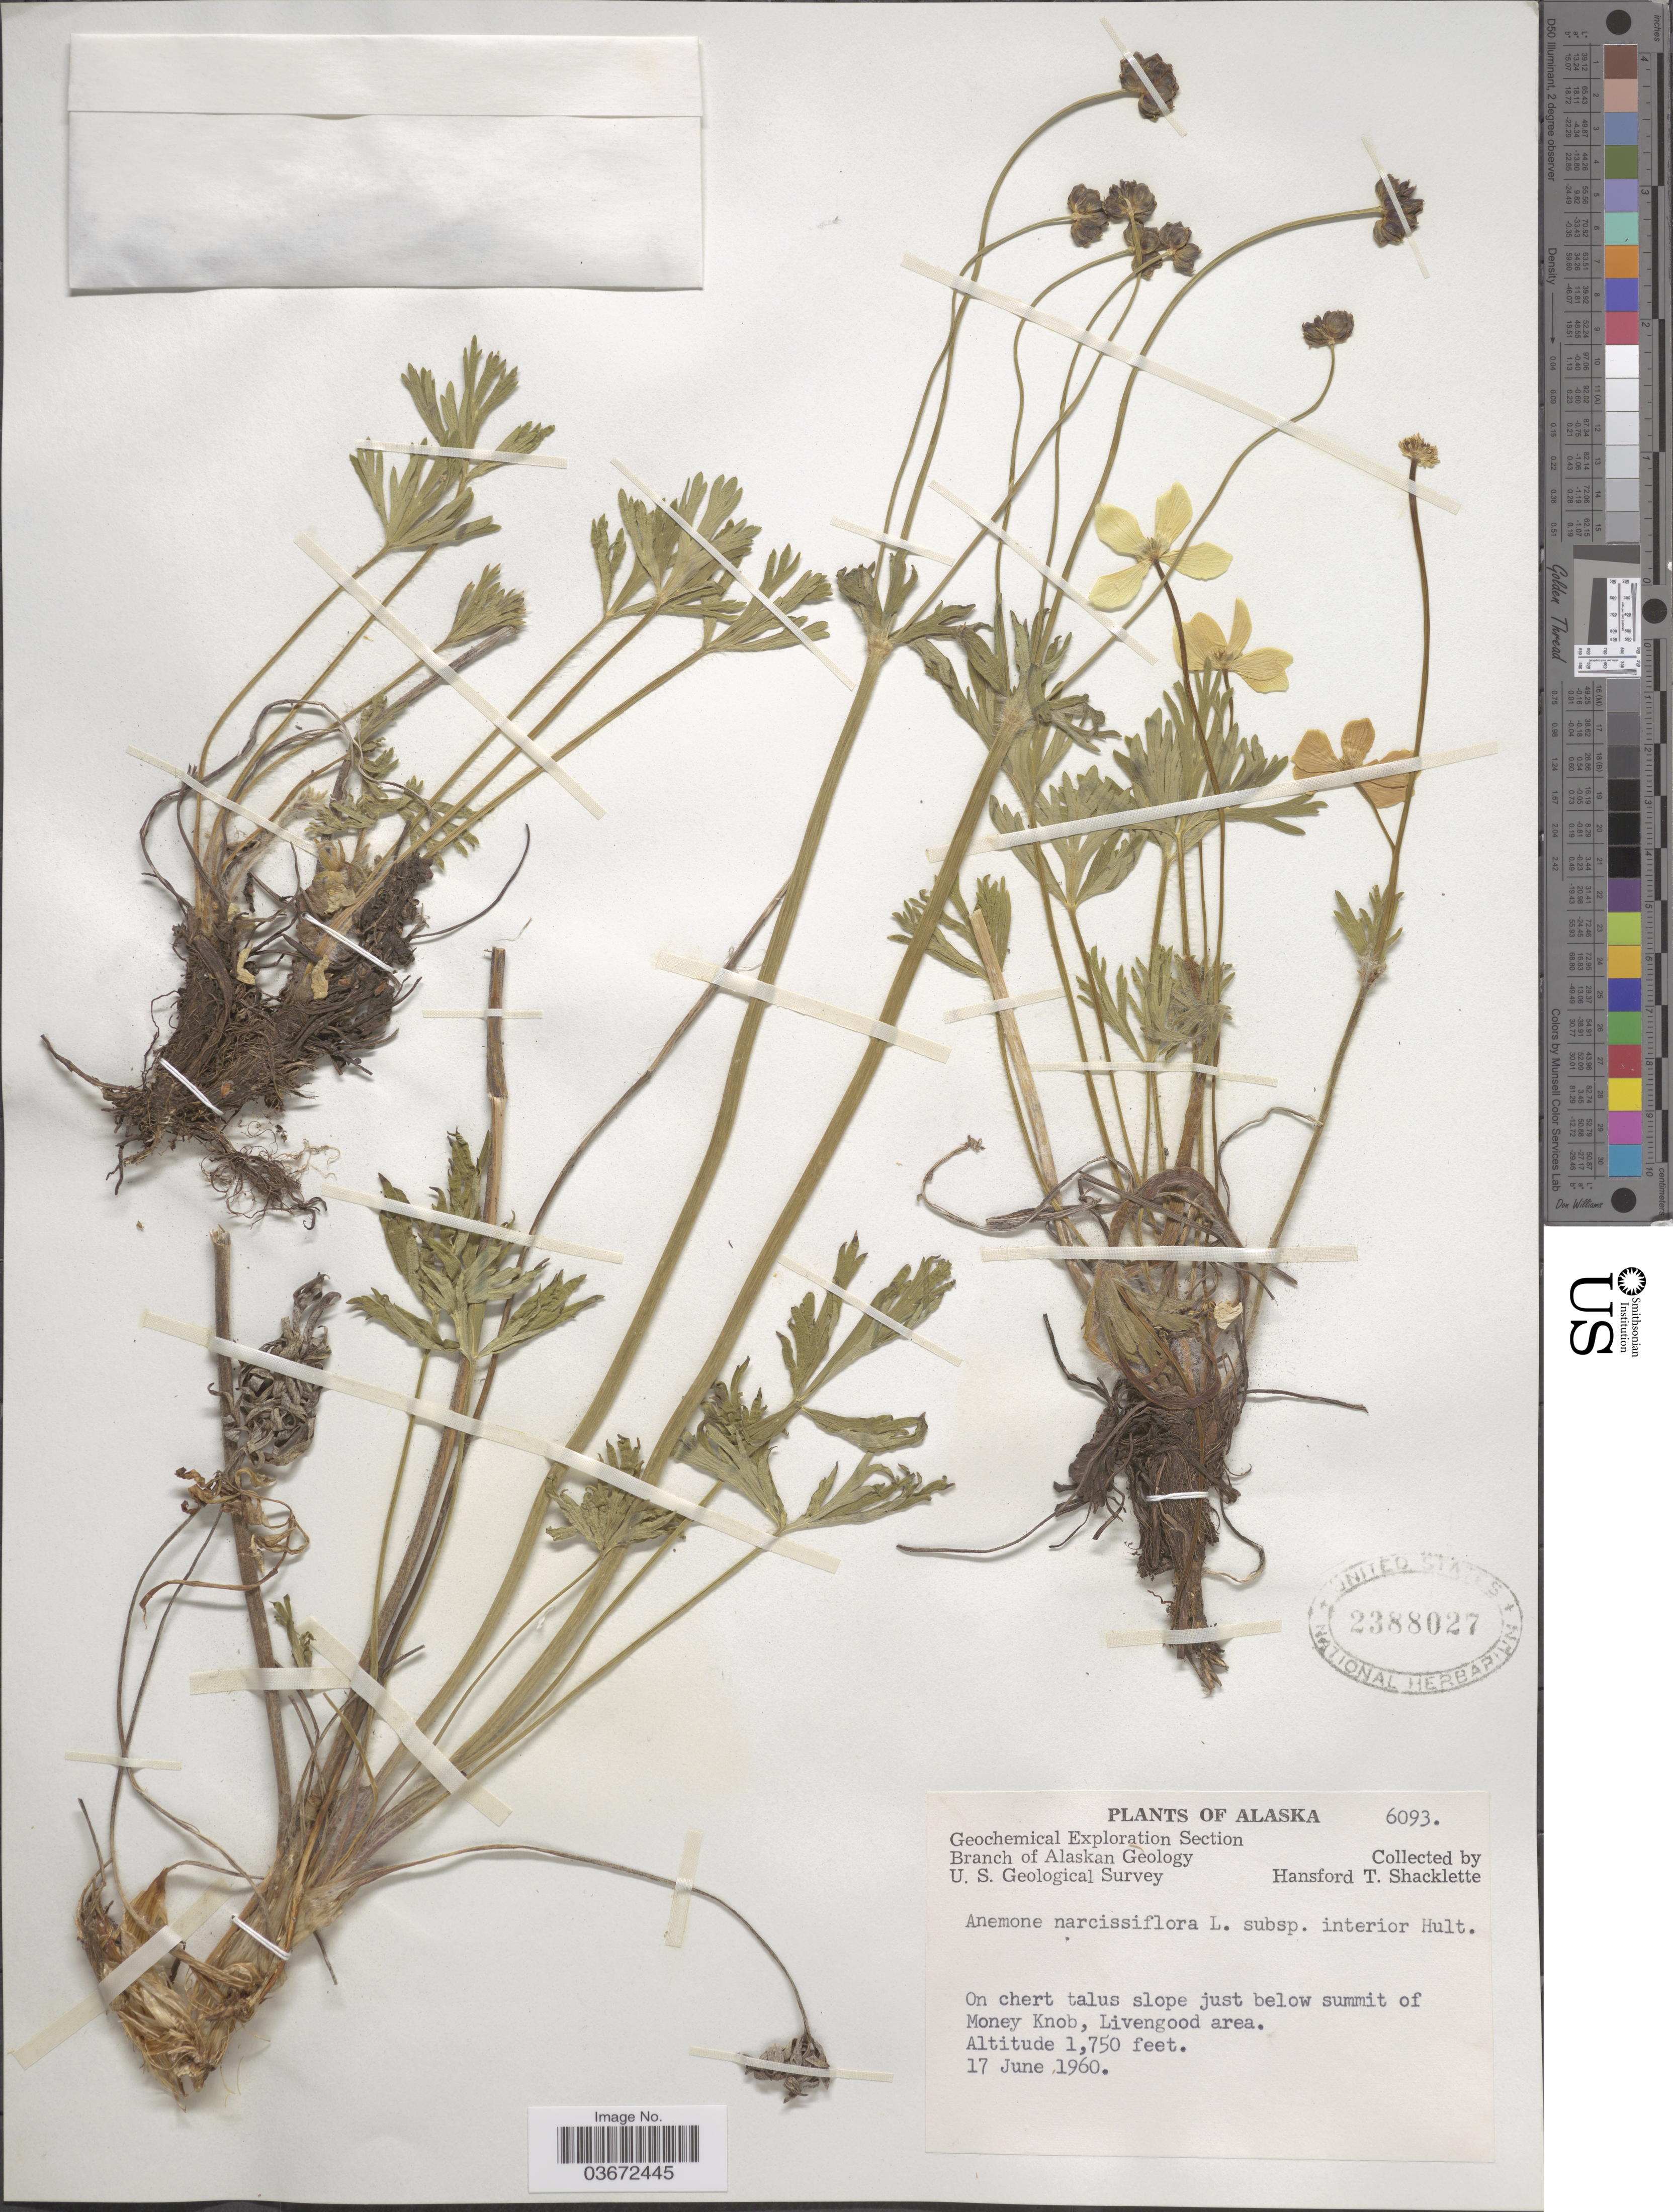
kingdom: Plantae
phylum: Tracheophyta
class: Magnoliopsida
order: Ranunculales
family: Ranunculaceae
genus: Anemone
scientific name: Anemone narcissiflora var. interior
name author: (Hultén) B. Boivin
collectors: H. Shacklette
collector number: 6093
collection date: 1960-06-17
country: United States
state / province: Alaska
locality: Just below summit of Money Knob, Livengood area.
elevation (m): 533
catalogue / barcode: US 2388027